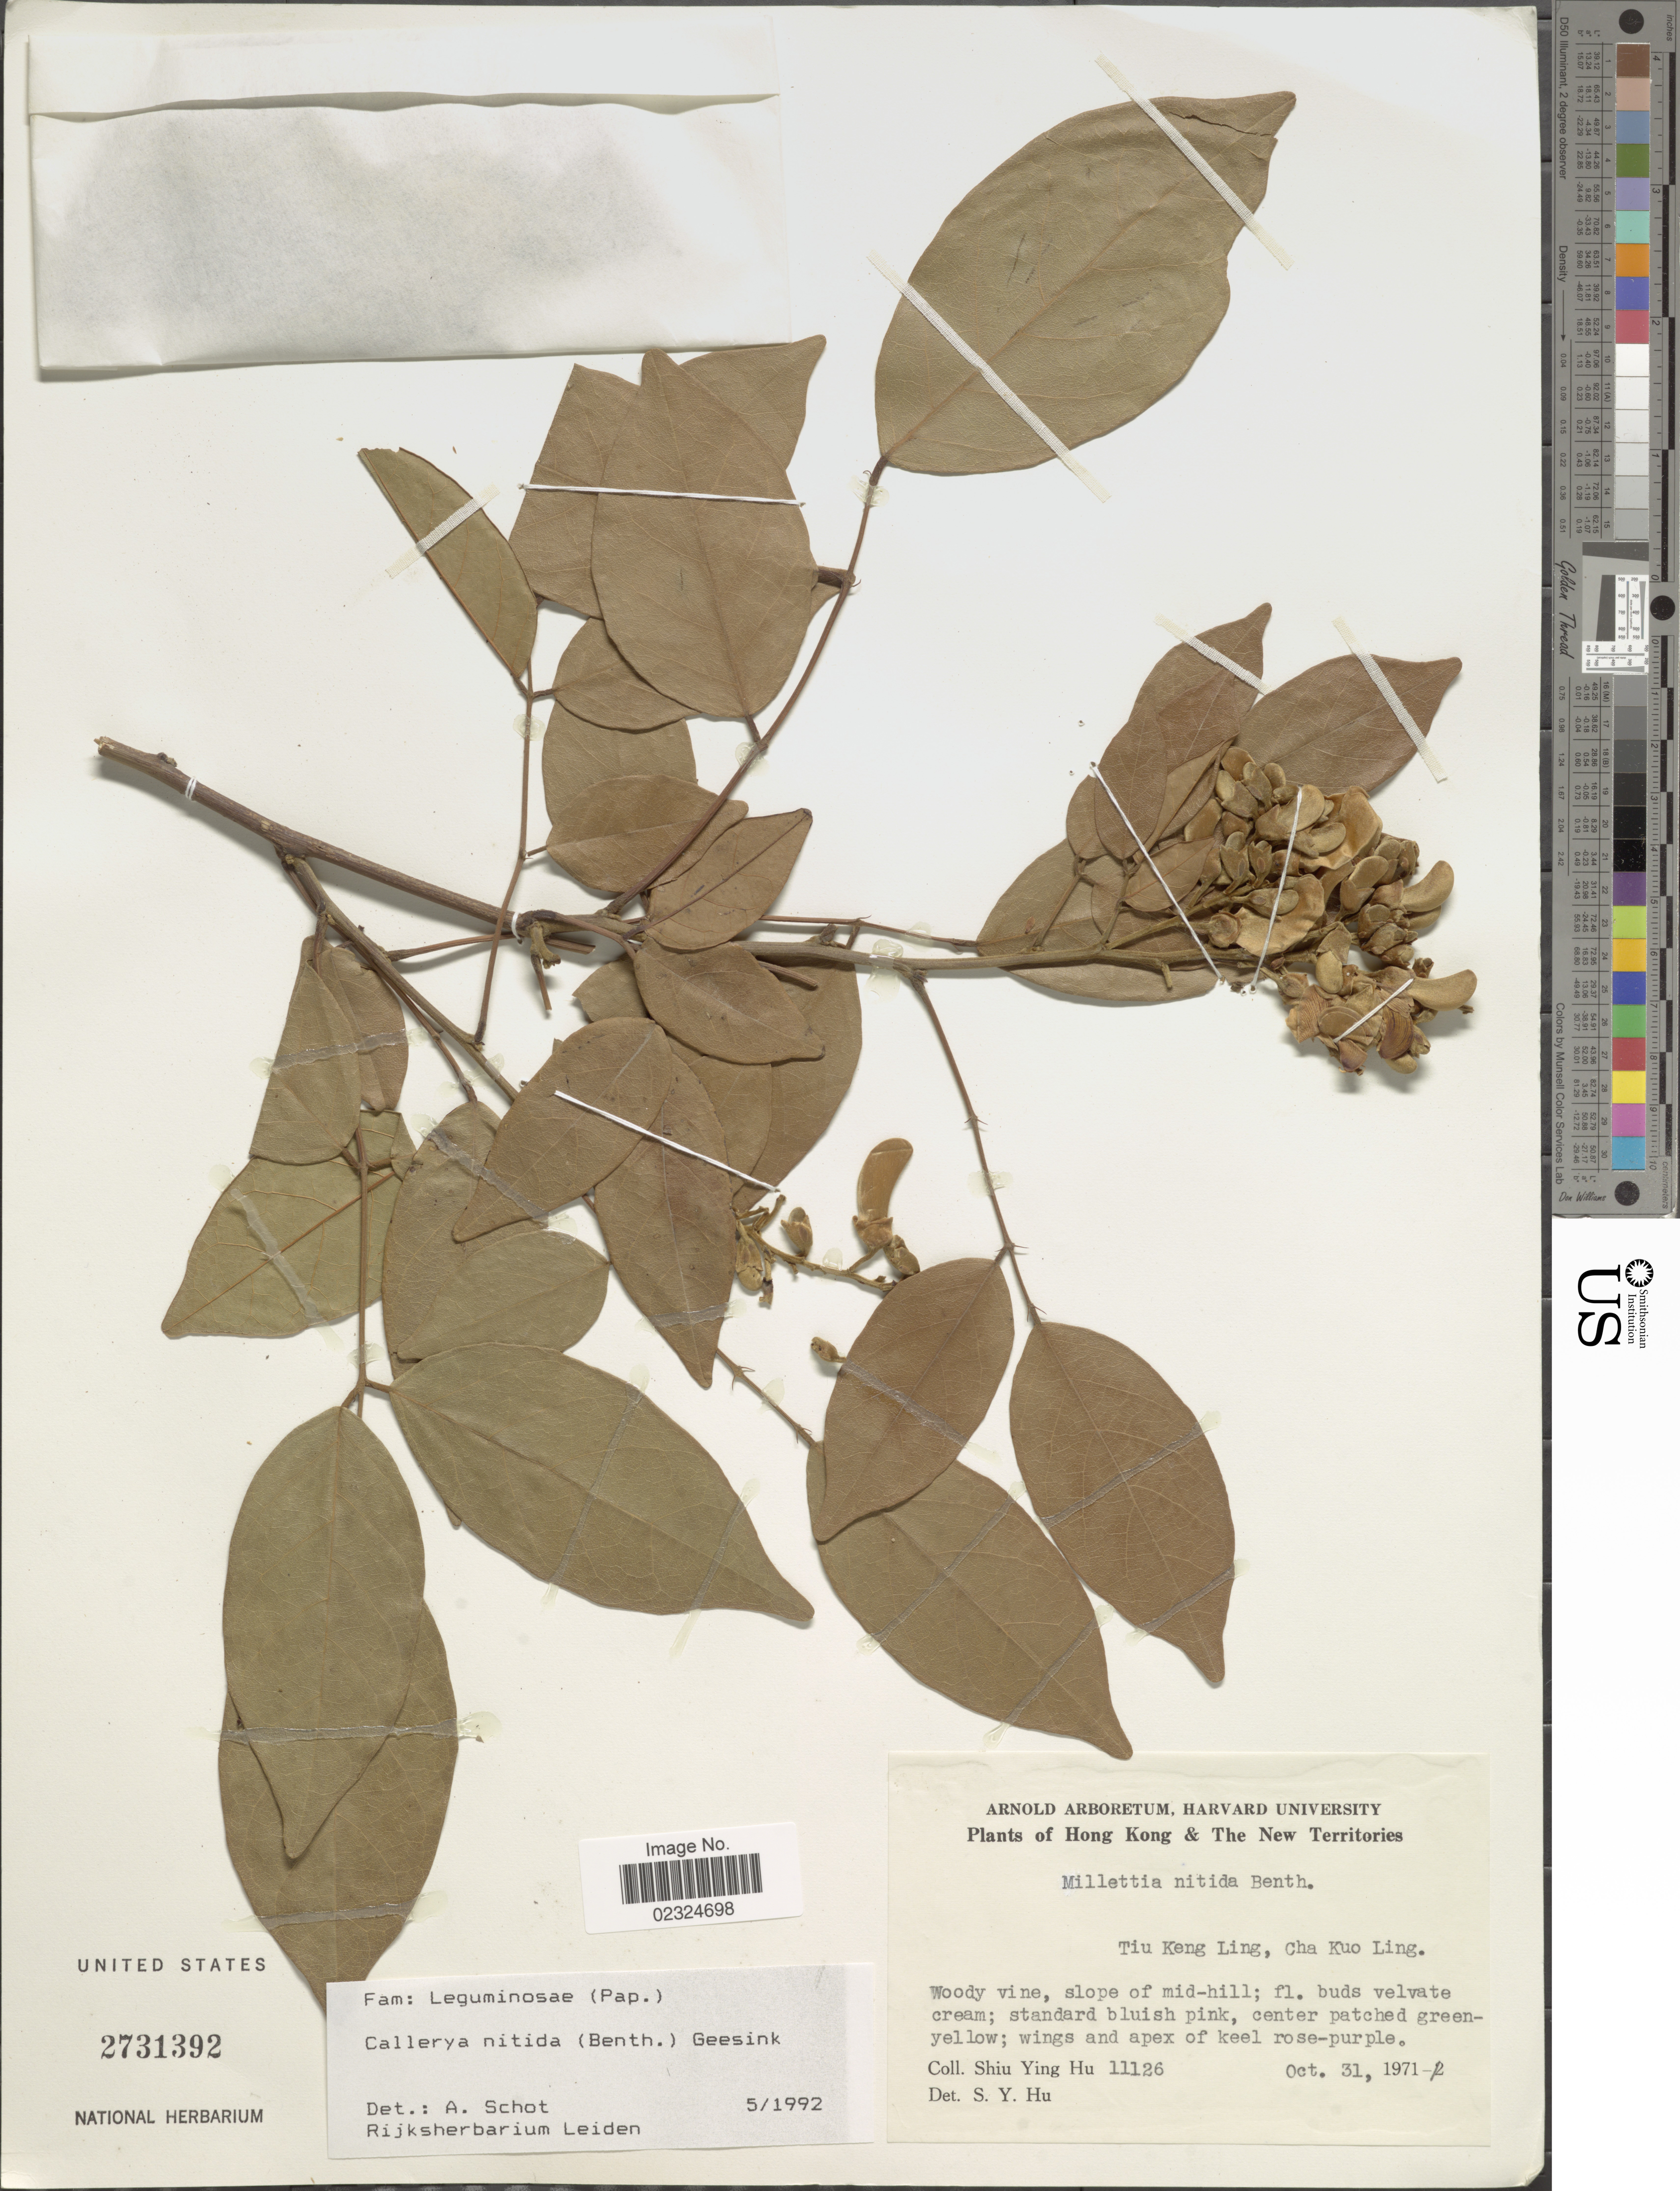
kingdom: Plantae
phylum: Tracheophyta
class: Magnoliopsida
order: Fabales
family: Fabaceae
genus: Callerya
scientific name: Callerya nitida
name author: (Benth.) R. Geesink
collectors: S. Y. Hu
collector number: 11126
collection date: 1971-10-31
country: China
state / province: Hong Kong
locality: The New Territories, Tiu Keng Ling, Cha Kuo Ling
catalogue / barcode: US 2731392